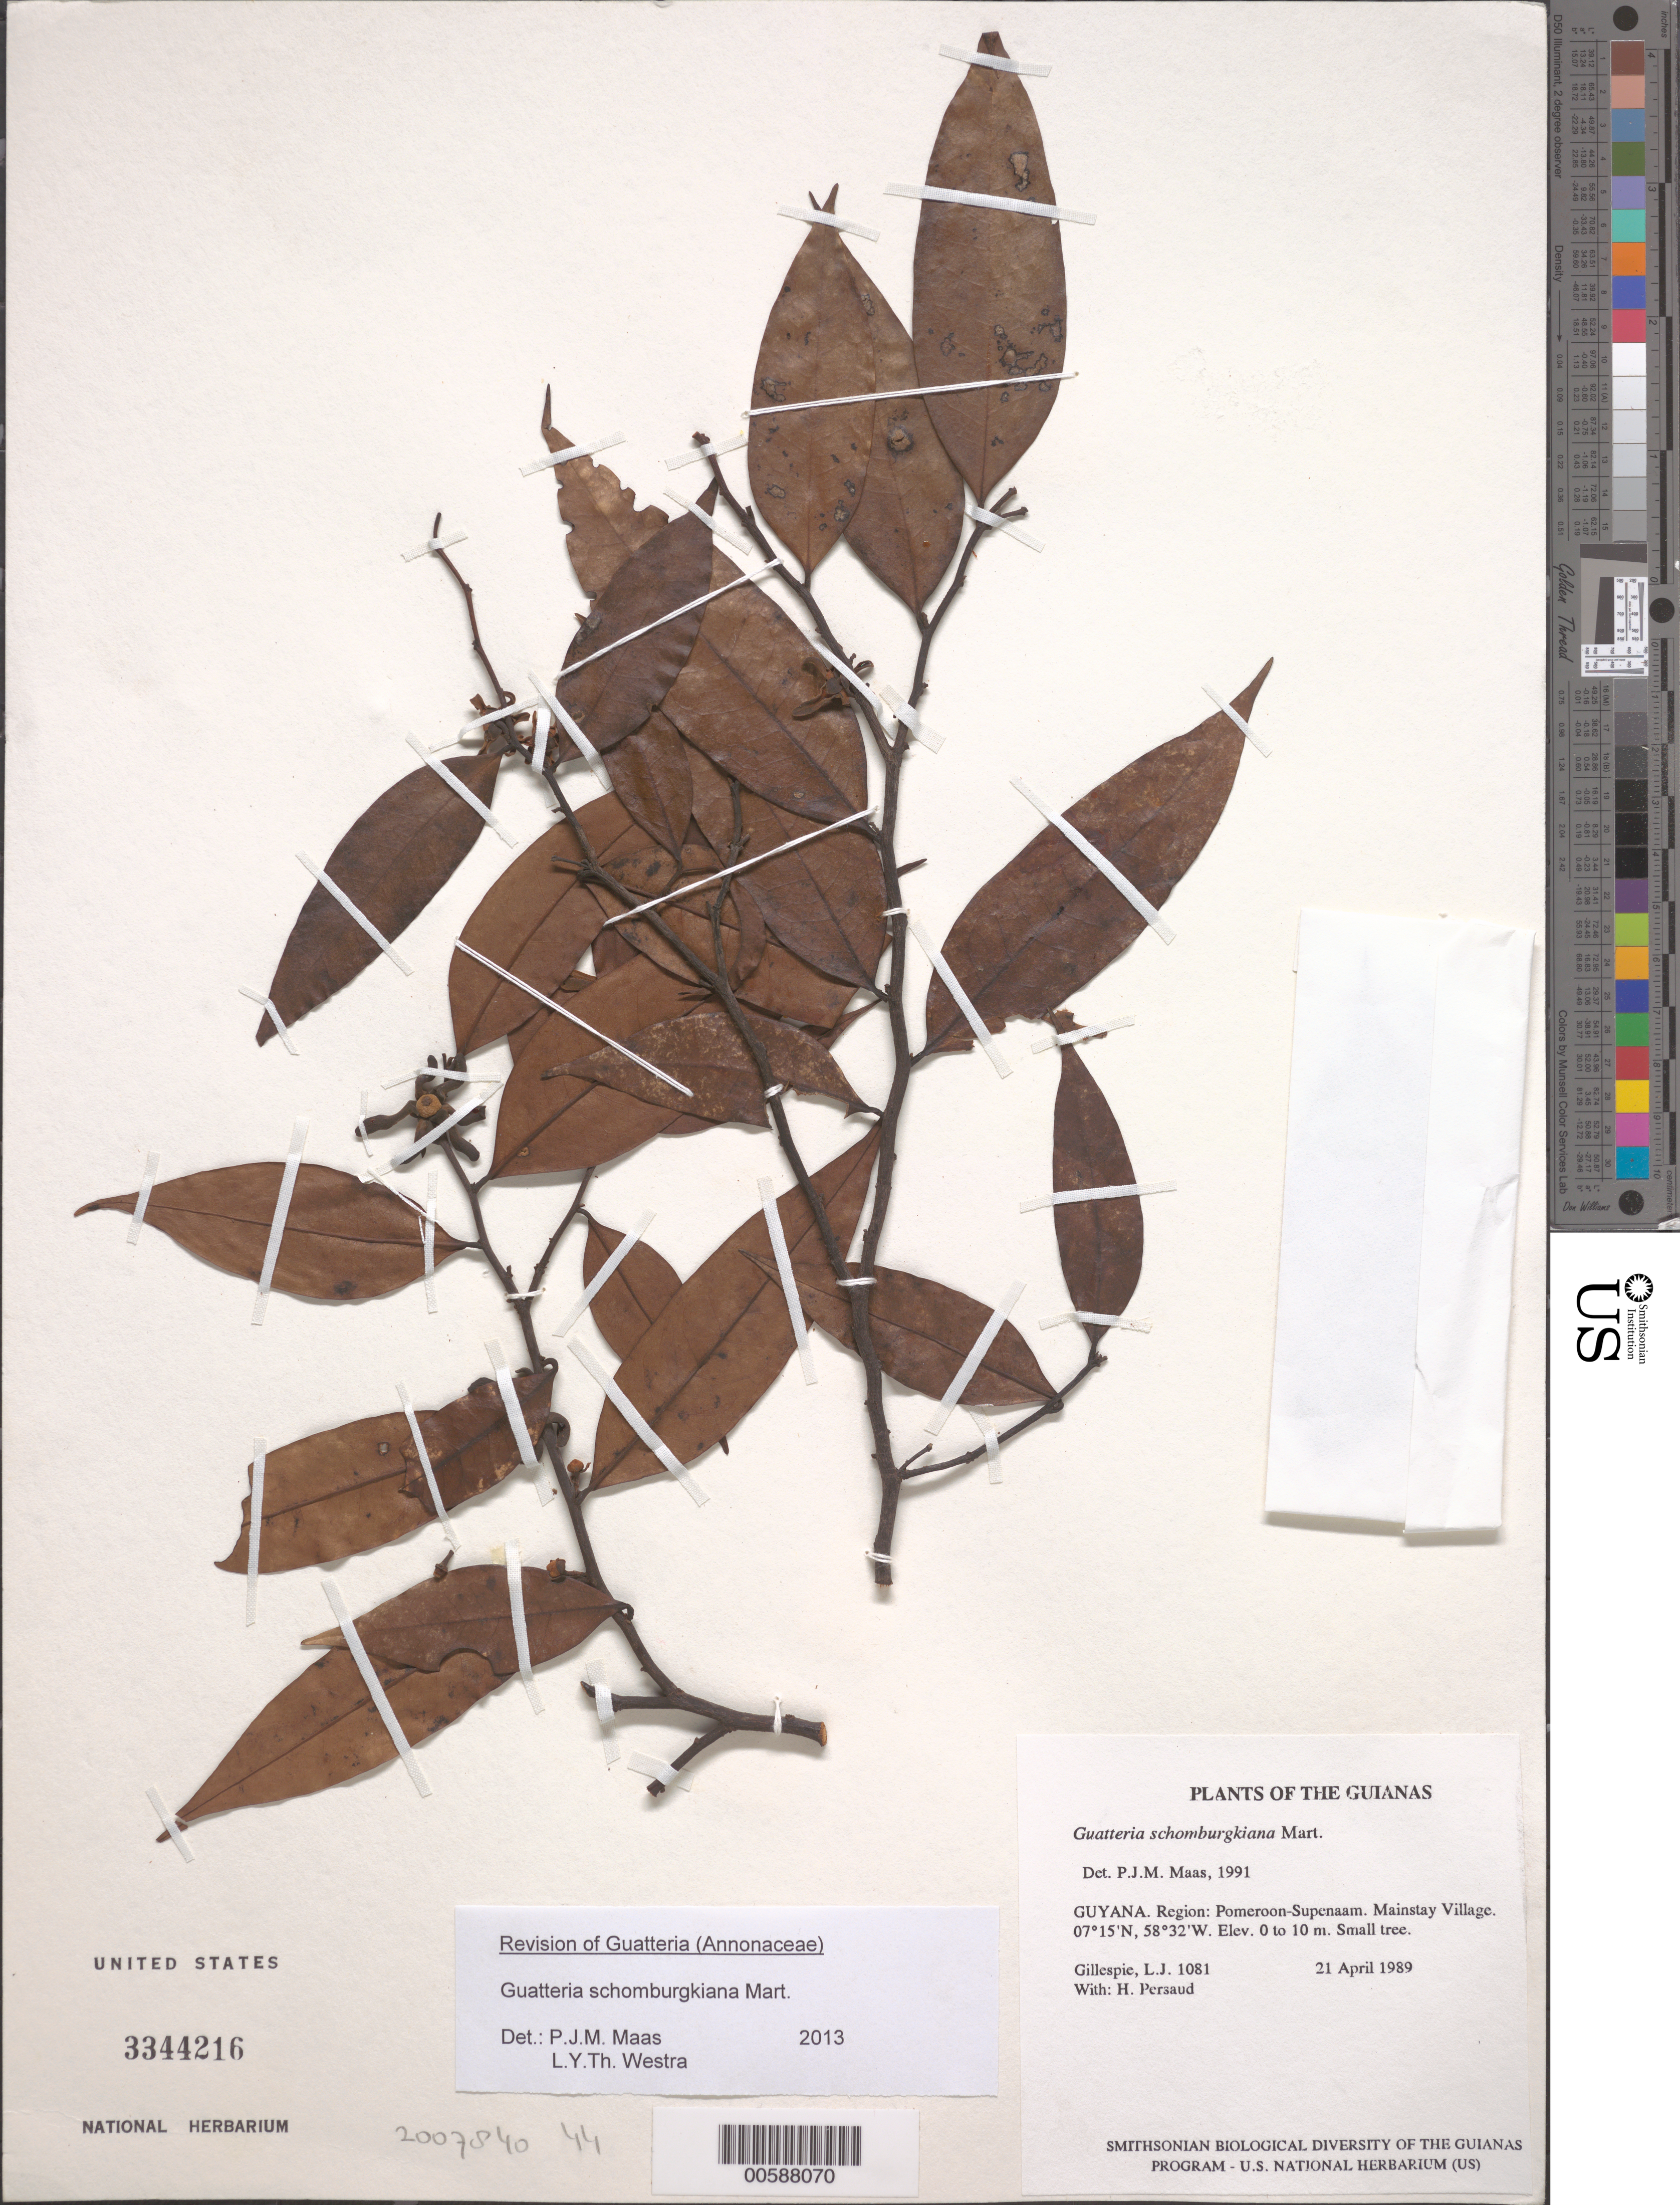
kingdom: Plantae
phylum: Tracheophyta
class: Magnoliopsida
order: Magnoliales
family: Annonaceae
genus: Guatteria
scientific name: Guatteria schomburgkiana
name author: Mart.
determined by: Maas, P. J.; Westra, L. Y.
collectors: L. J. Gillespie & H. Persaud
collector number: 1081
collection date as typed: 21 April 1989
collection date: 1989-04-21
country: Guyana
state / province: Pomeroon-Supenaam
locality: Mainstay Village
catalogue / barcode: US 3344216